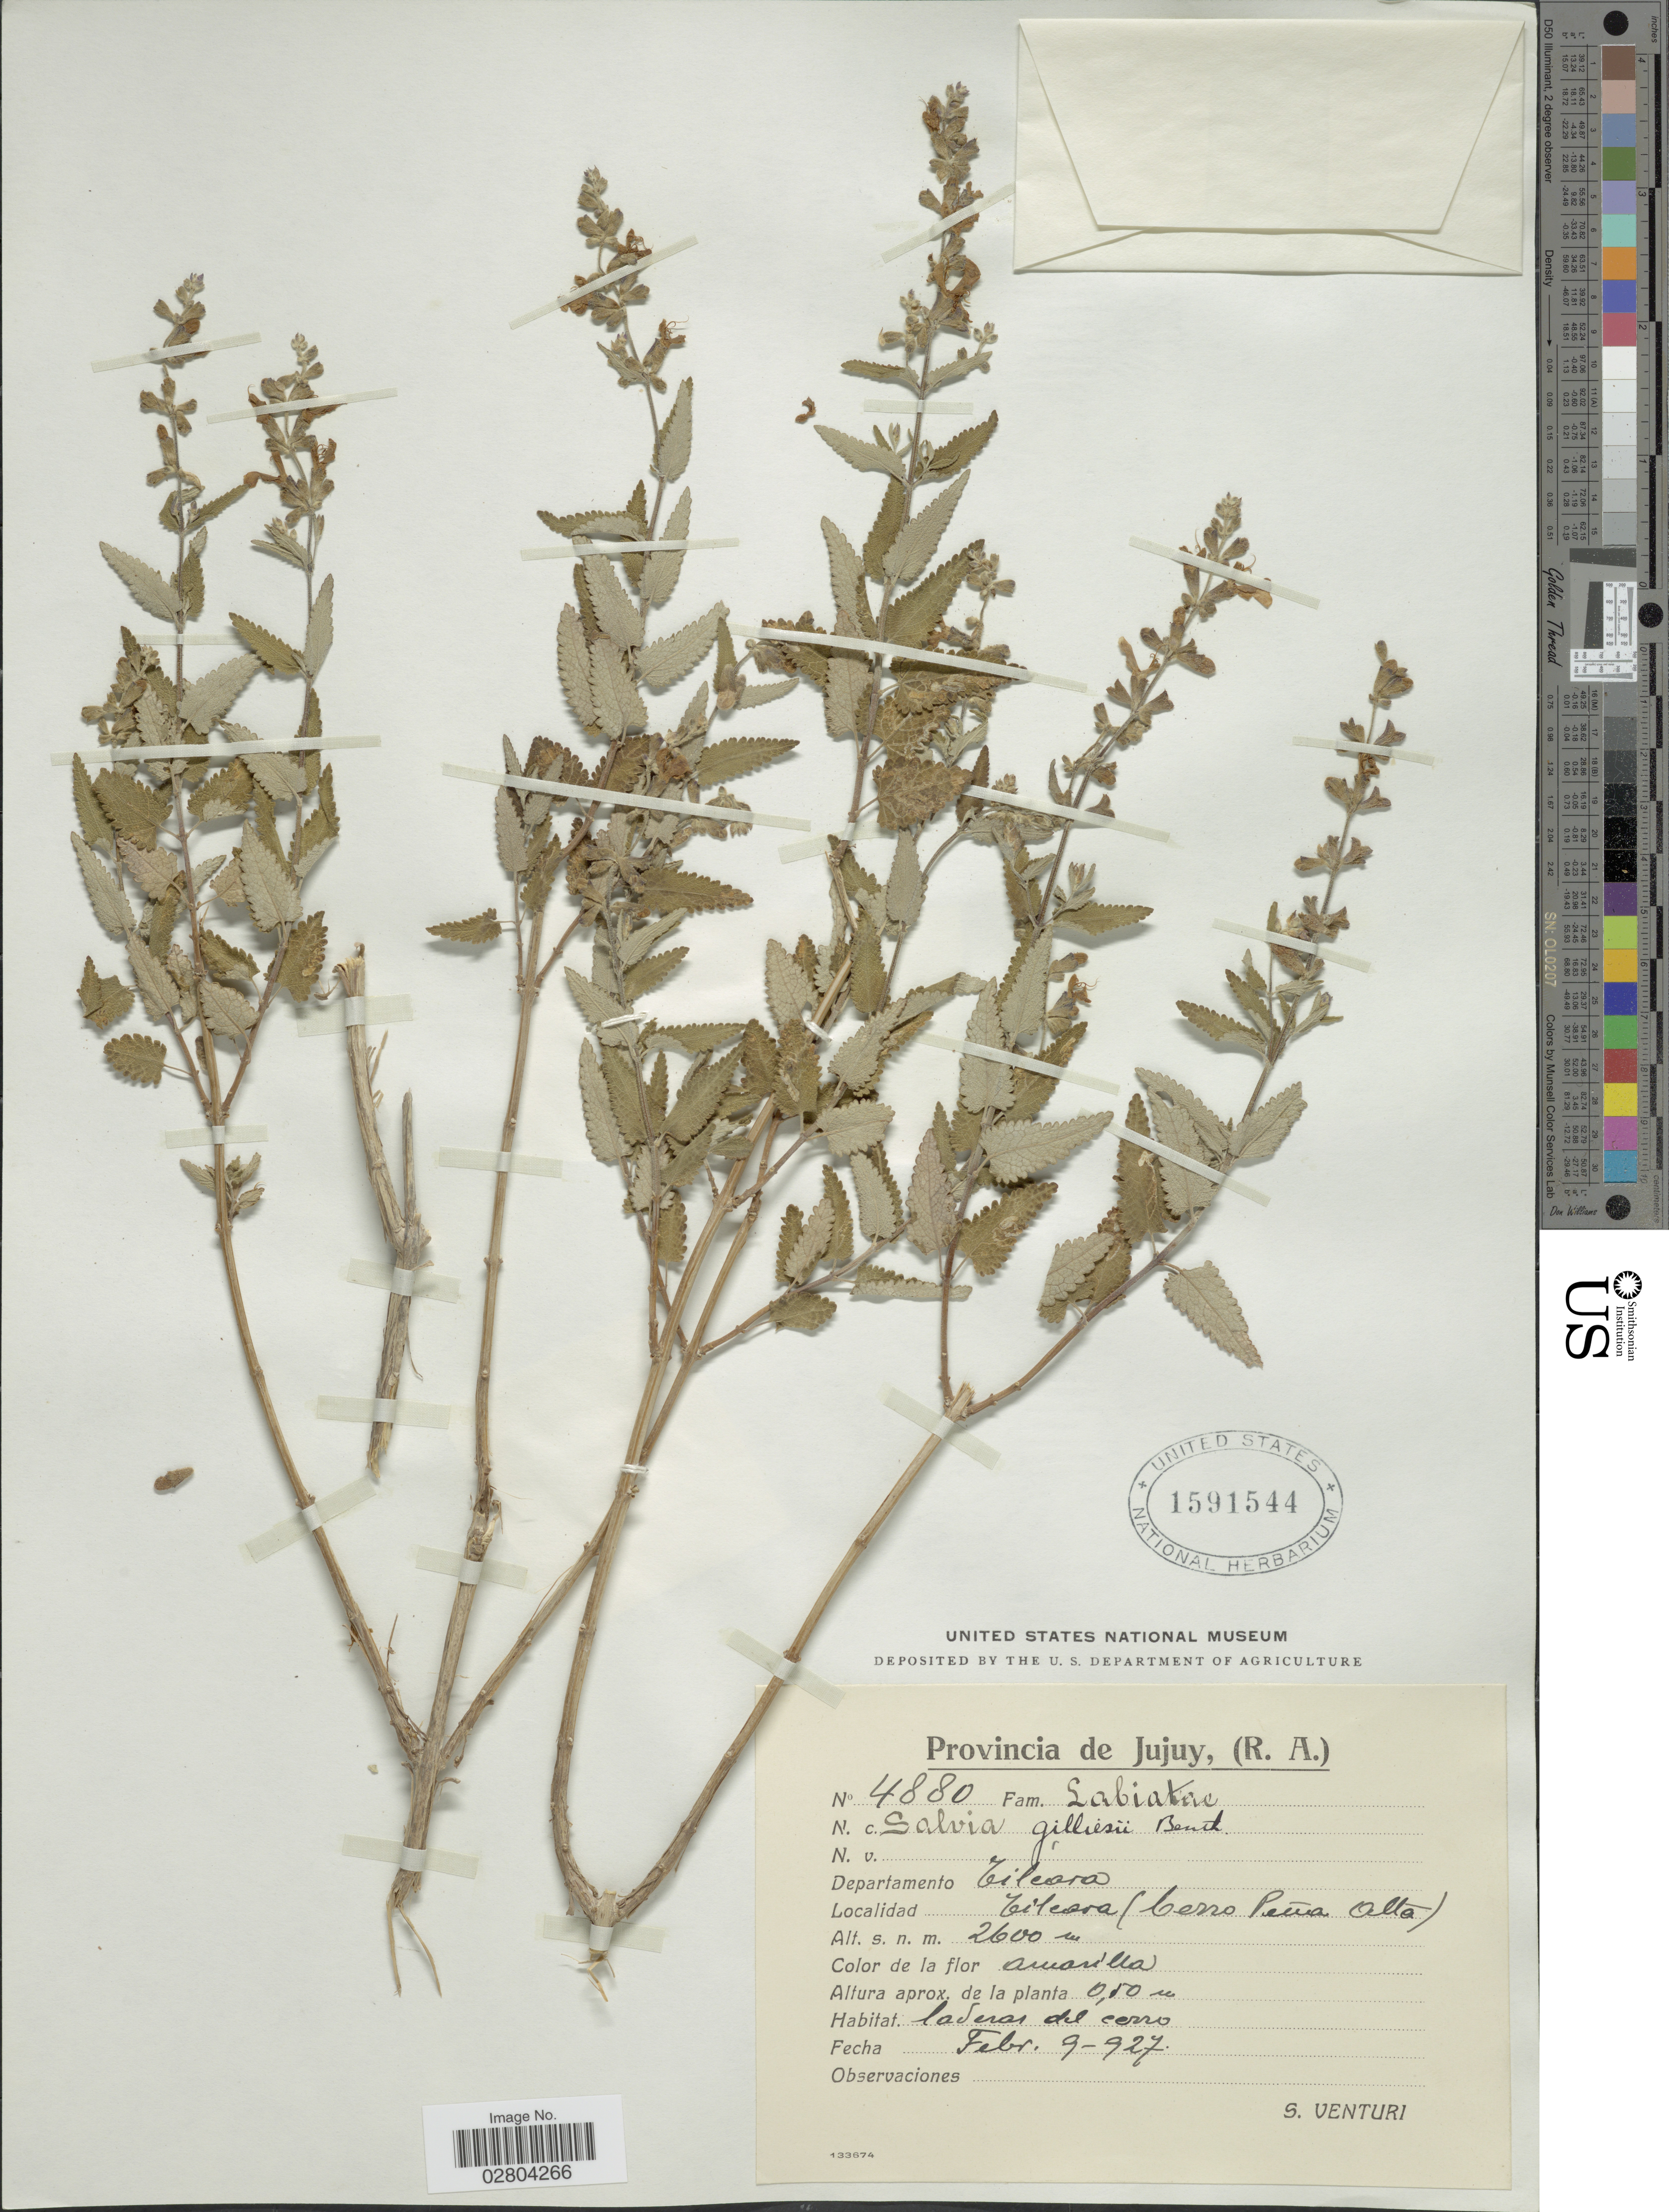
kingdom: Plantae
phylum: Tracheophyta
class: Magnoliopsida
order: Lamiales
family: Lamiaceae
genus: Salvia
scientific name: Salvia cuspidata subsp. gilliesii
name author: (Benth.) J.R.I. Wood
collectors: S. Venturi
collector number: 4880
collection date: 1927-02-09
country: Argentina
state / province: Jujuy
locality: Departamento Tilcara. Tilcara (Cerro Peña Alta).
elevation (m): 2600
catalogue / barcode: US 1591544